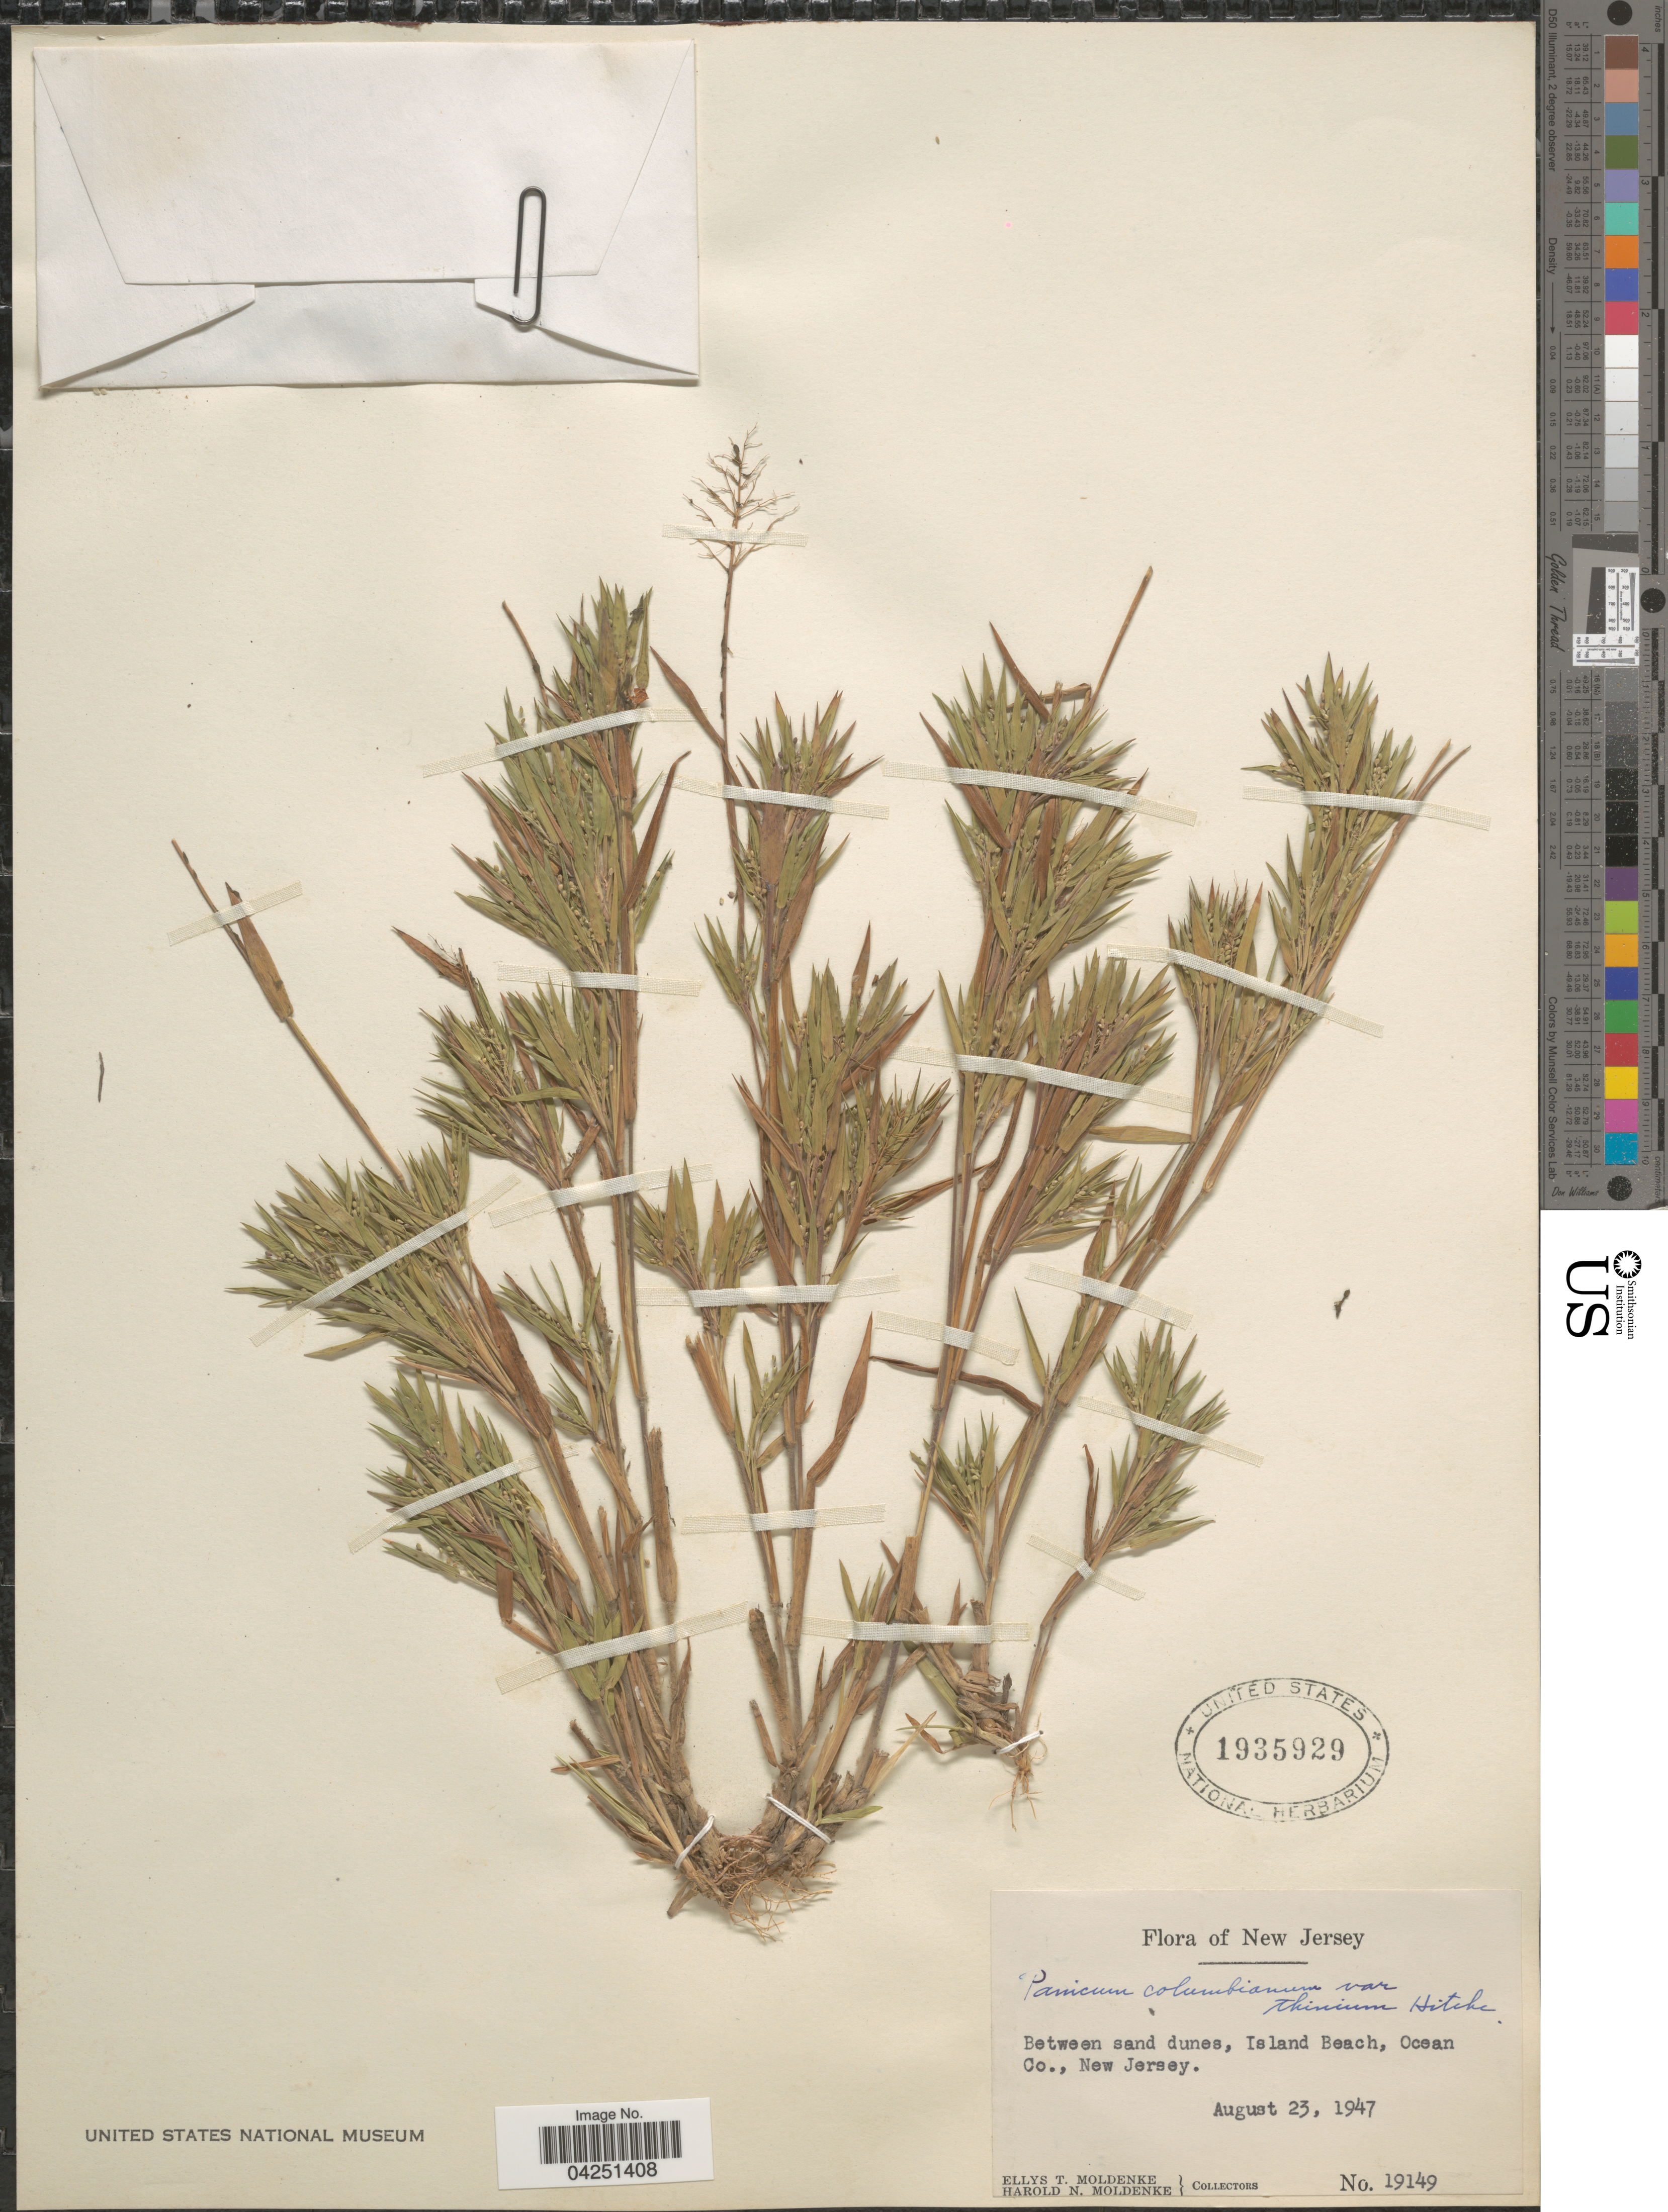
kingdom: Plantae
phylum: Tracheophyta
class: Liliopsida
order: Poales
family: Poaceae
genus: Dichanthelium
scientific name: Dichanthelium acuminatum var. acuminatum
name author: (Sw.) Gould & C.A. Clark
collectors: E. Moldenke & H. N. Moldenke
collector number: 19149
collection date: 1947-08-23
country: United States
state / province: New Jersey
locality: Between sand dunes, Island Beach, Ocean Co.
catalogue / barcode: US 1935929